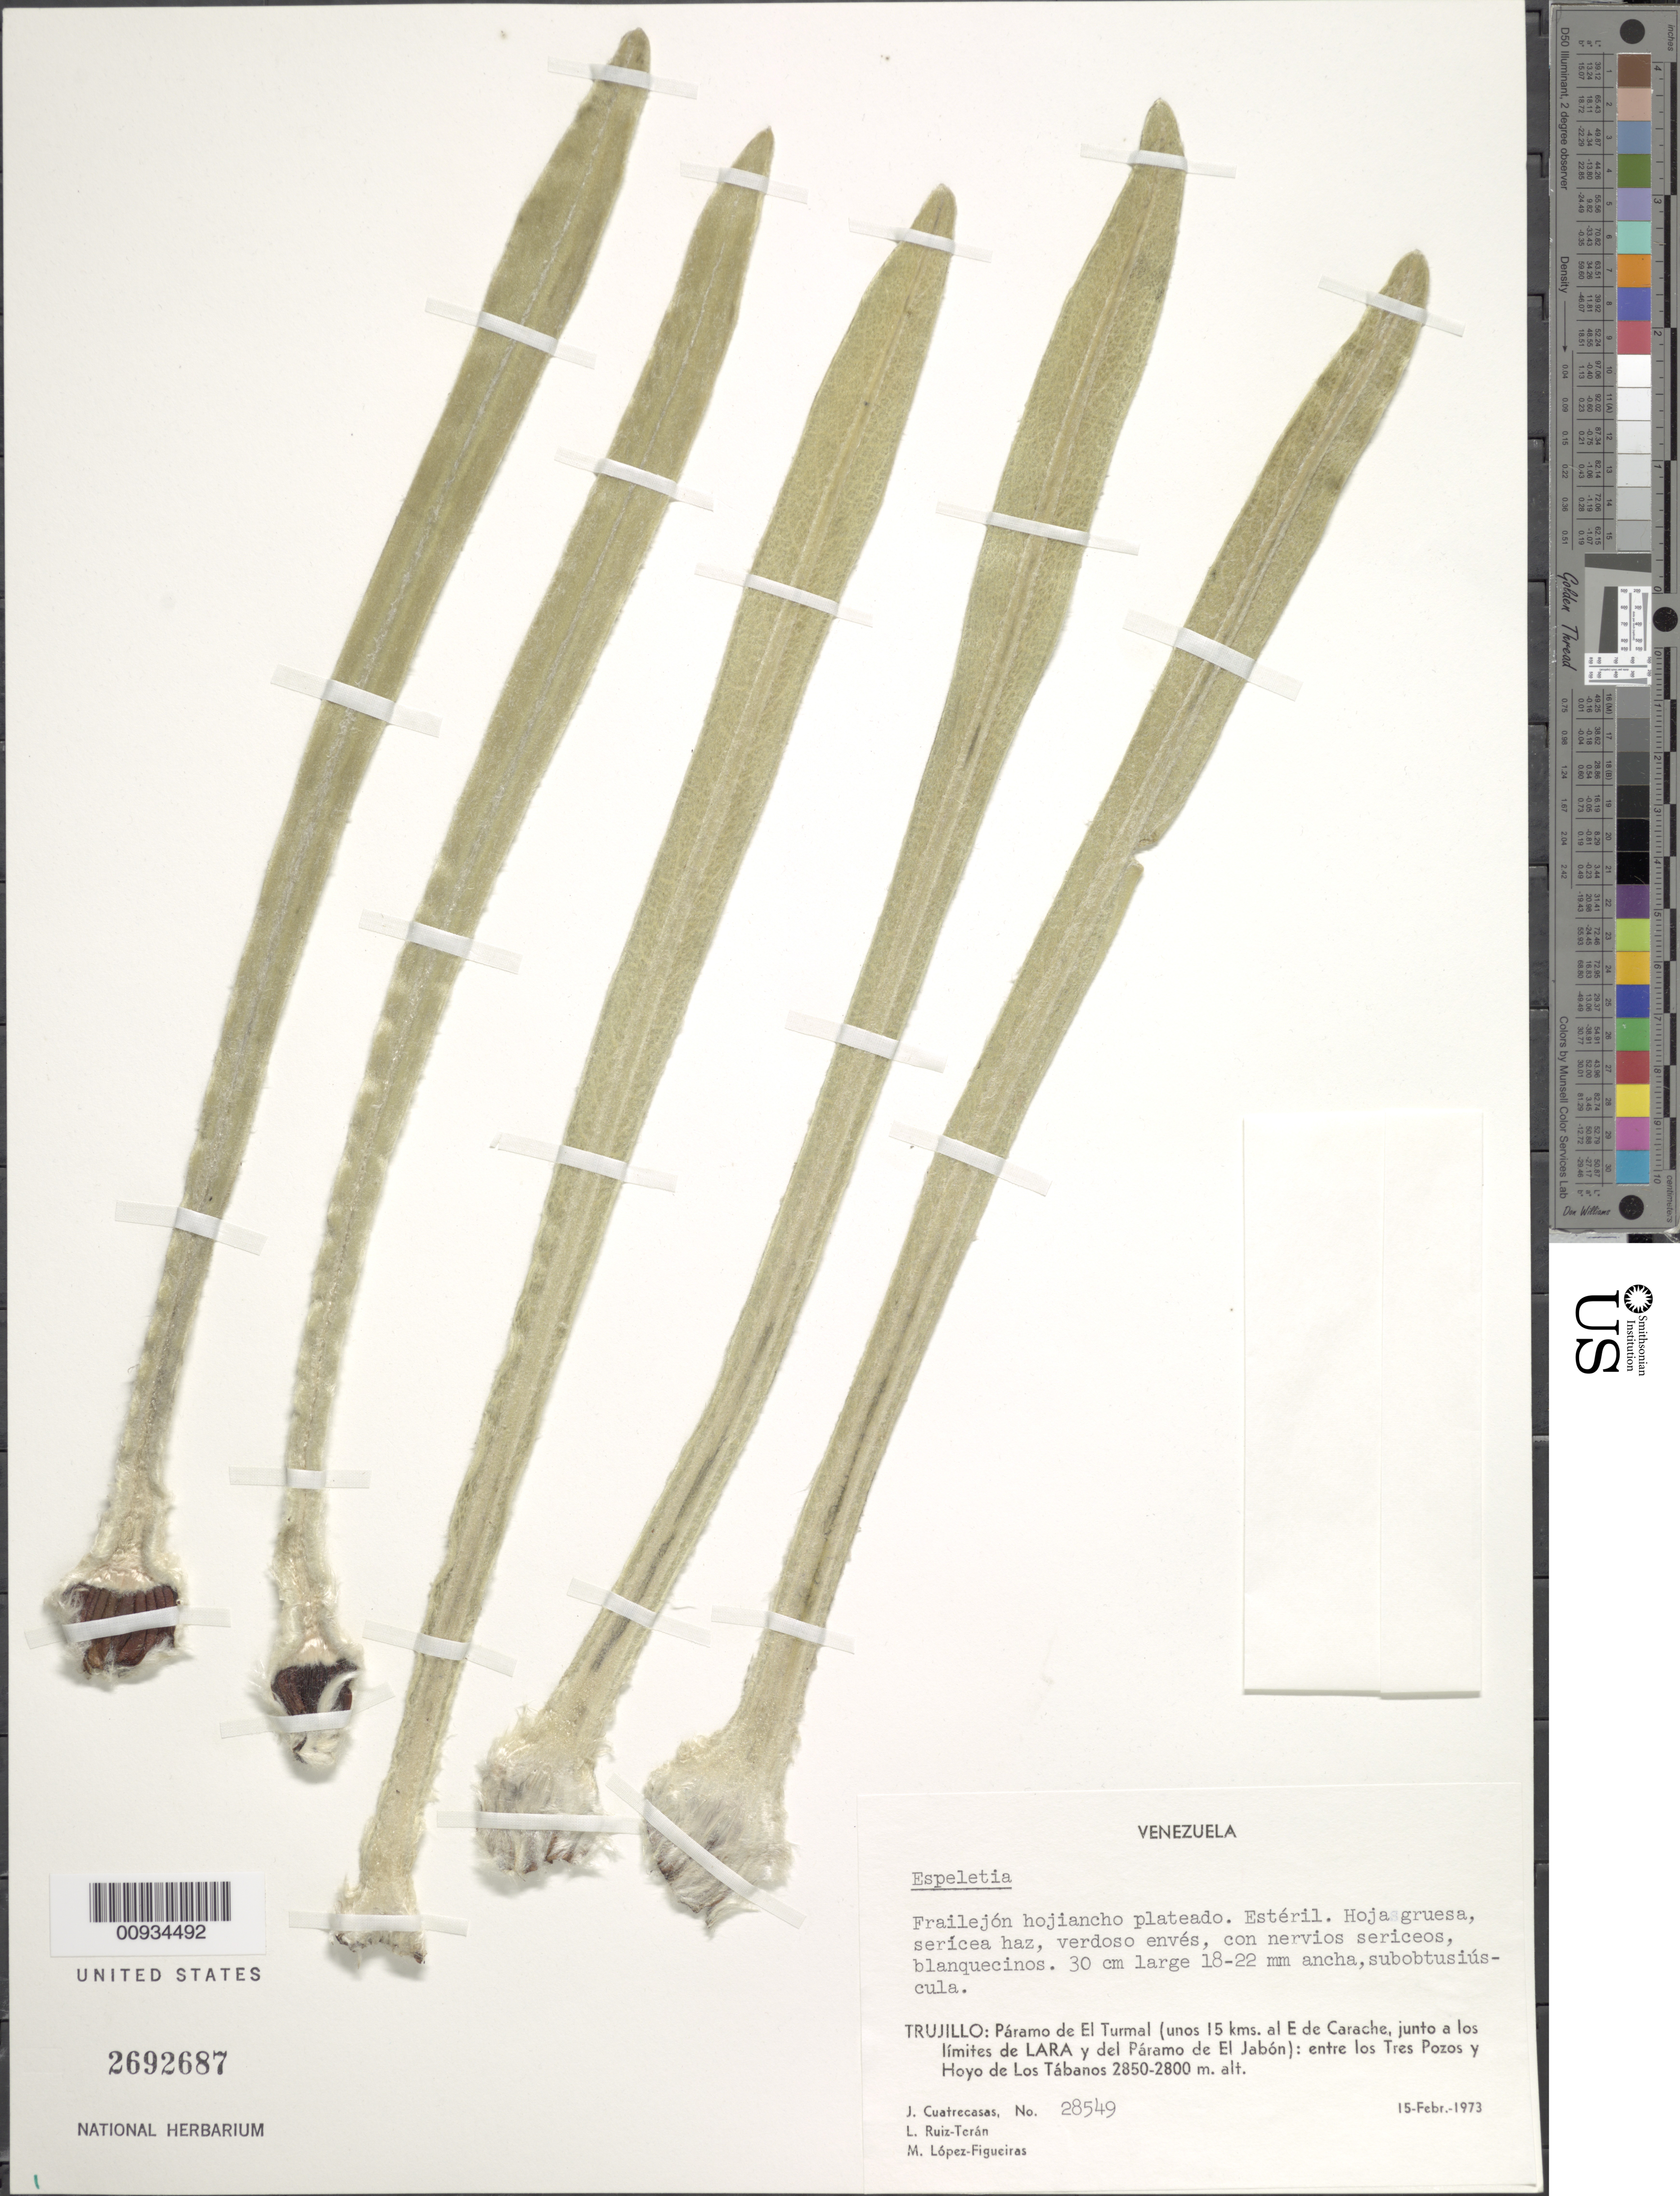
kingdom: Plantae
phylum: Tracheophyta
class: Magnoliopsida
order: Asterales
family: Asteraceae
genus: Ruilopezia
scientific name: Ruilopezia vergarae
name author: Cuatrec. & López Fig.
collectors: J. Cuatrecasas, L. E. Ruíz-Terán & M. López Figueiras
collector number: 28549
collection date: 1973-02-15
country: Venezuela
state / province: Trujillo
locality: Paramo de El Turmal (unos 15 kms al E de Carache, junto a los limites de Lara y del Paramo de El Jabon), entre los Tres Pozos y Hoyo de Los Tabanos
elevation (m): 2800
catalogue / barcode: US 2692687